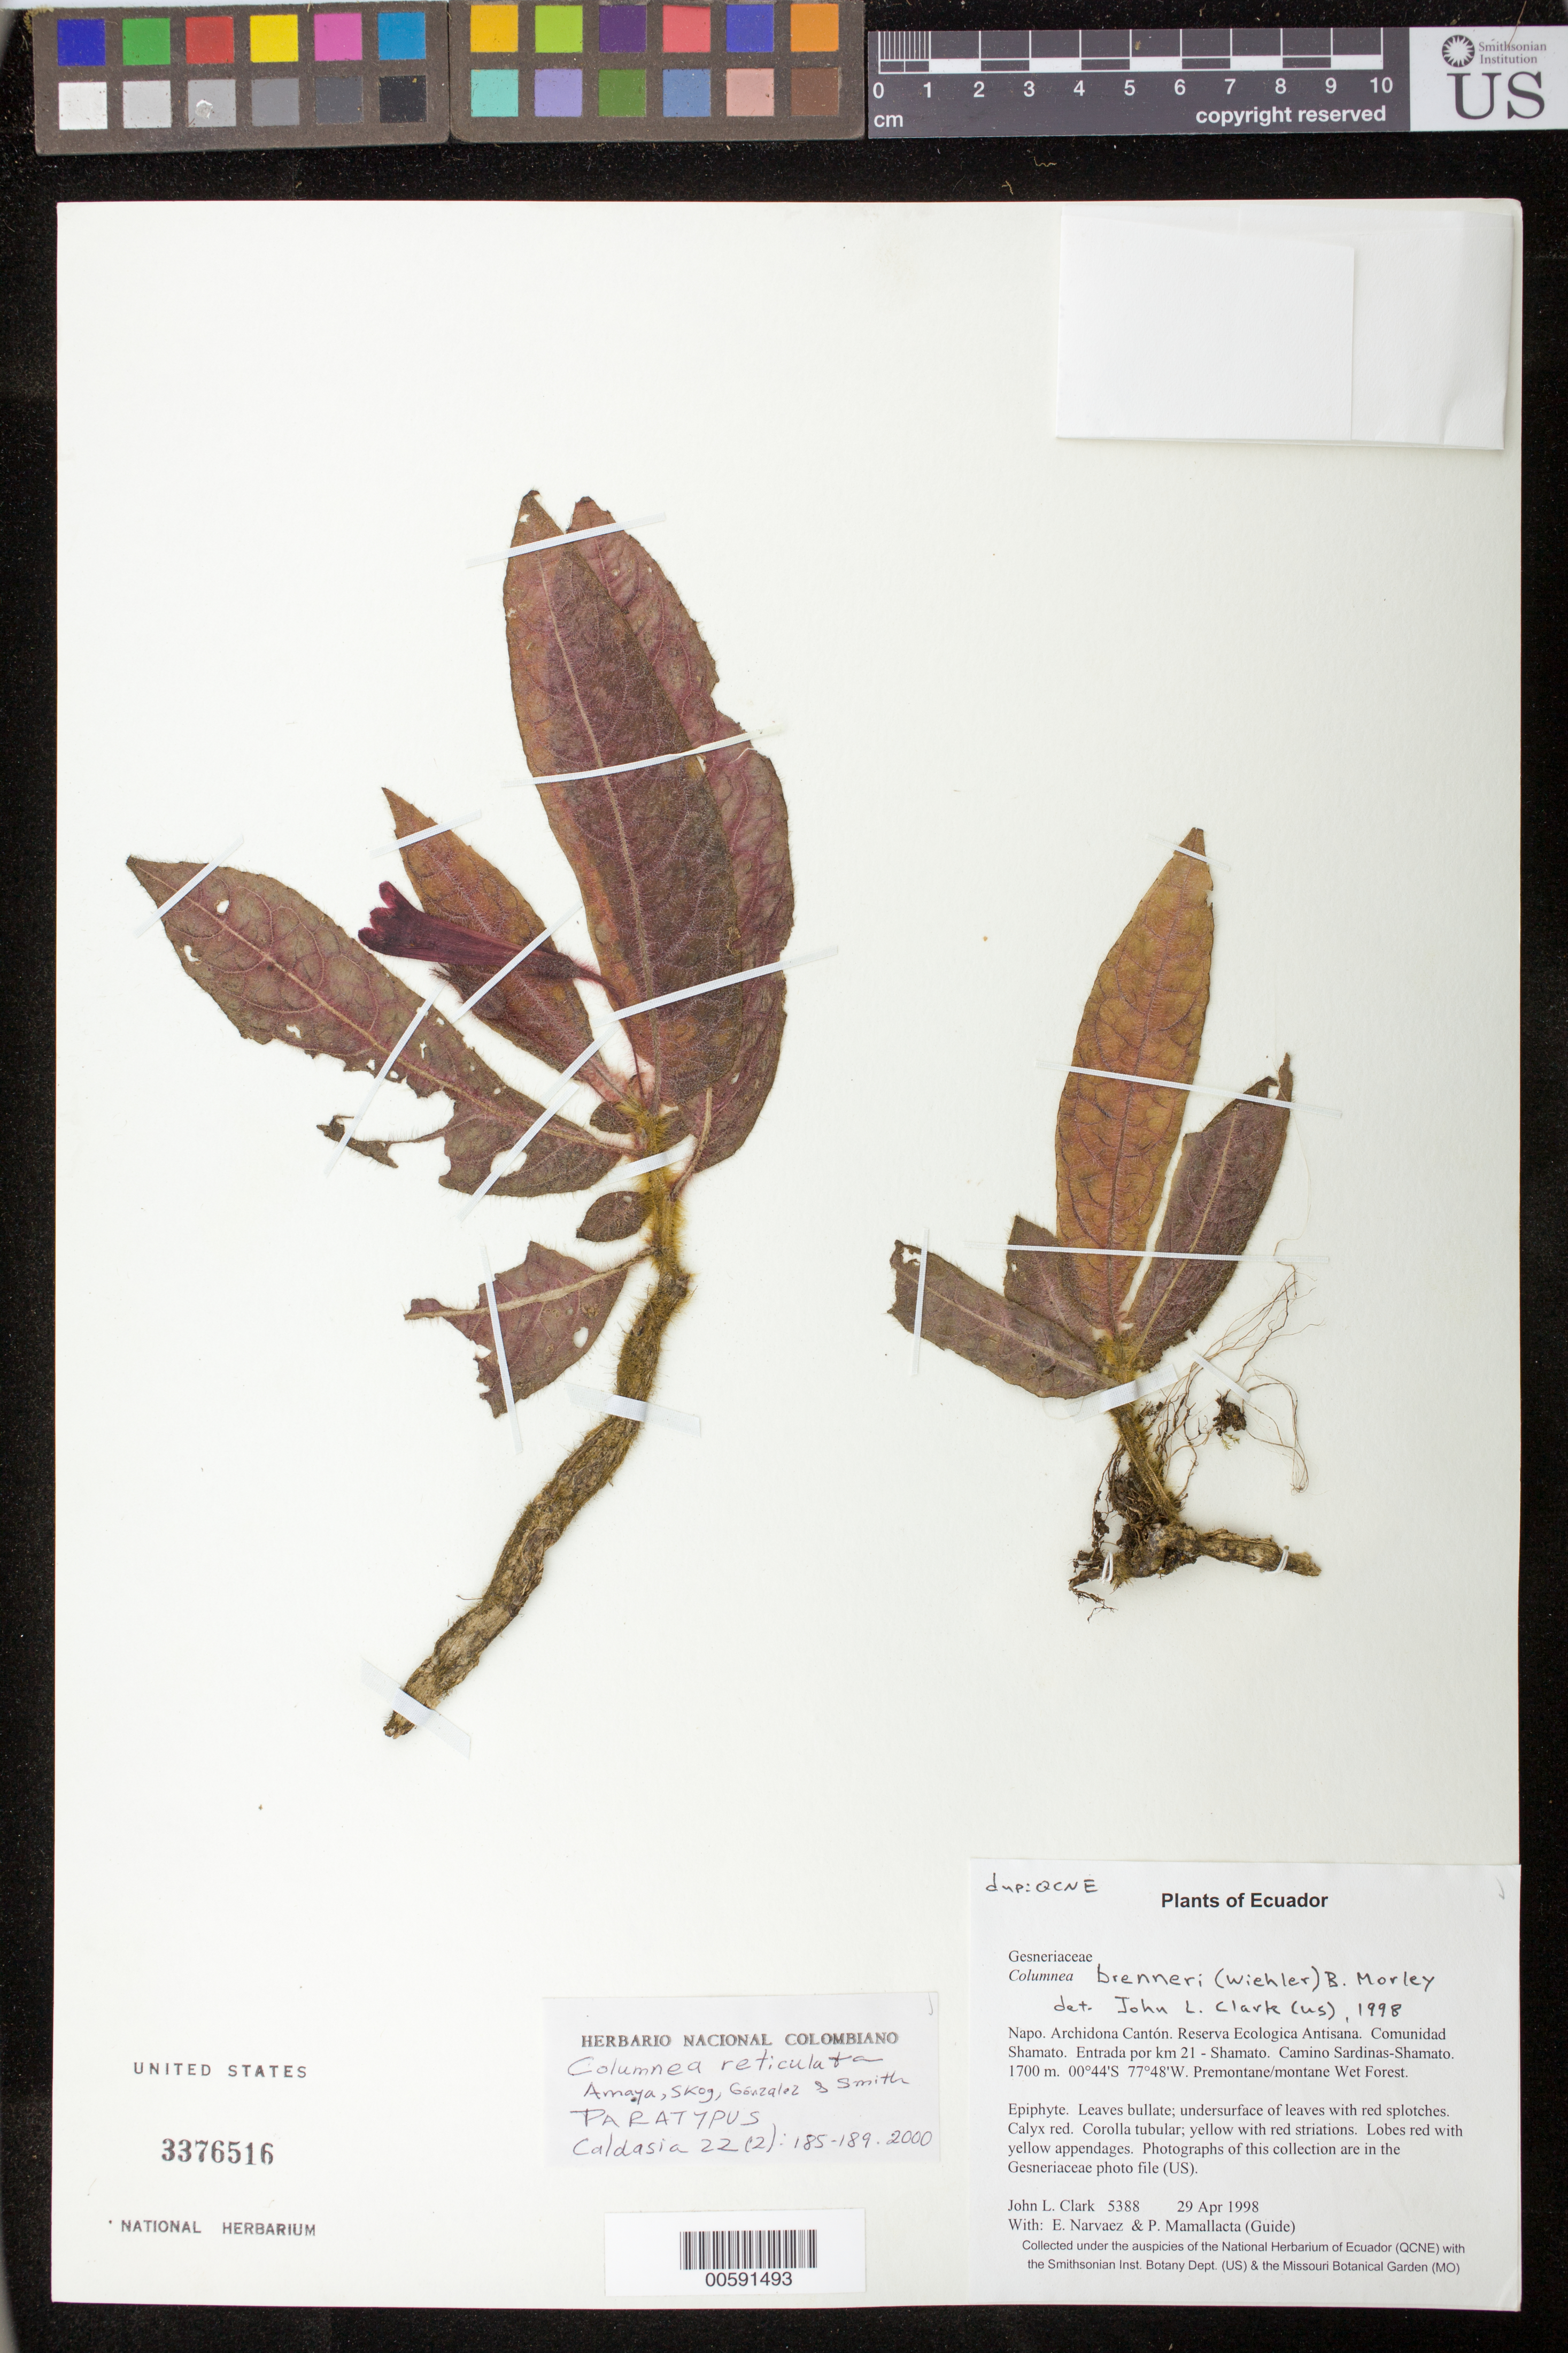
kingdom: Plantae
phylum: Tracheophyta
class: Magnoliopsida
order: Lamiales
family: Gesneriaceae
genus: Columnea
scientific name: Columnea purpureovittata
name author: (Wiehler) B.D. Morley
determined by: Clark, J. L.; Skog, Laurence E.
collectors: J. L. Clark, E. Narváez & P. Mamallacta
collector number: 5388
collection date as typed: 29 Apr 1998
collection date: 1998-04-29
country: Ecuador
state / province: Napo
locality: Archidona Cantón. Reserva Ecologica Antisana. Comunidad Shamato. Entrada por km 21 - Shamato. Camino Sardinas-Shamato.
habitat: Premontane/montane Wet Forest.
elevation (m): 1700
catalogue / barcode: US 3376516